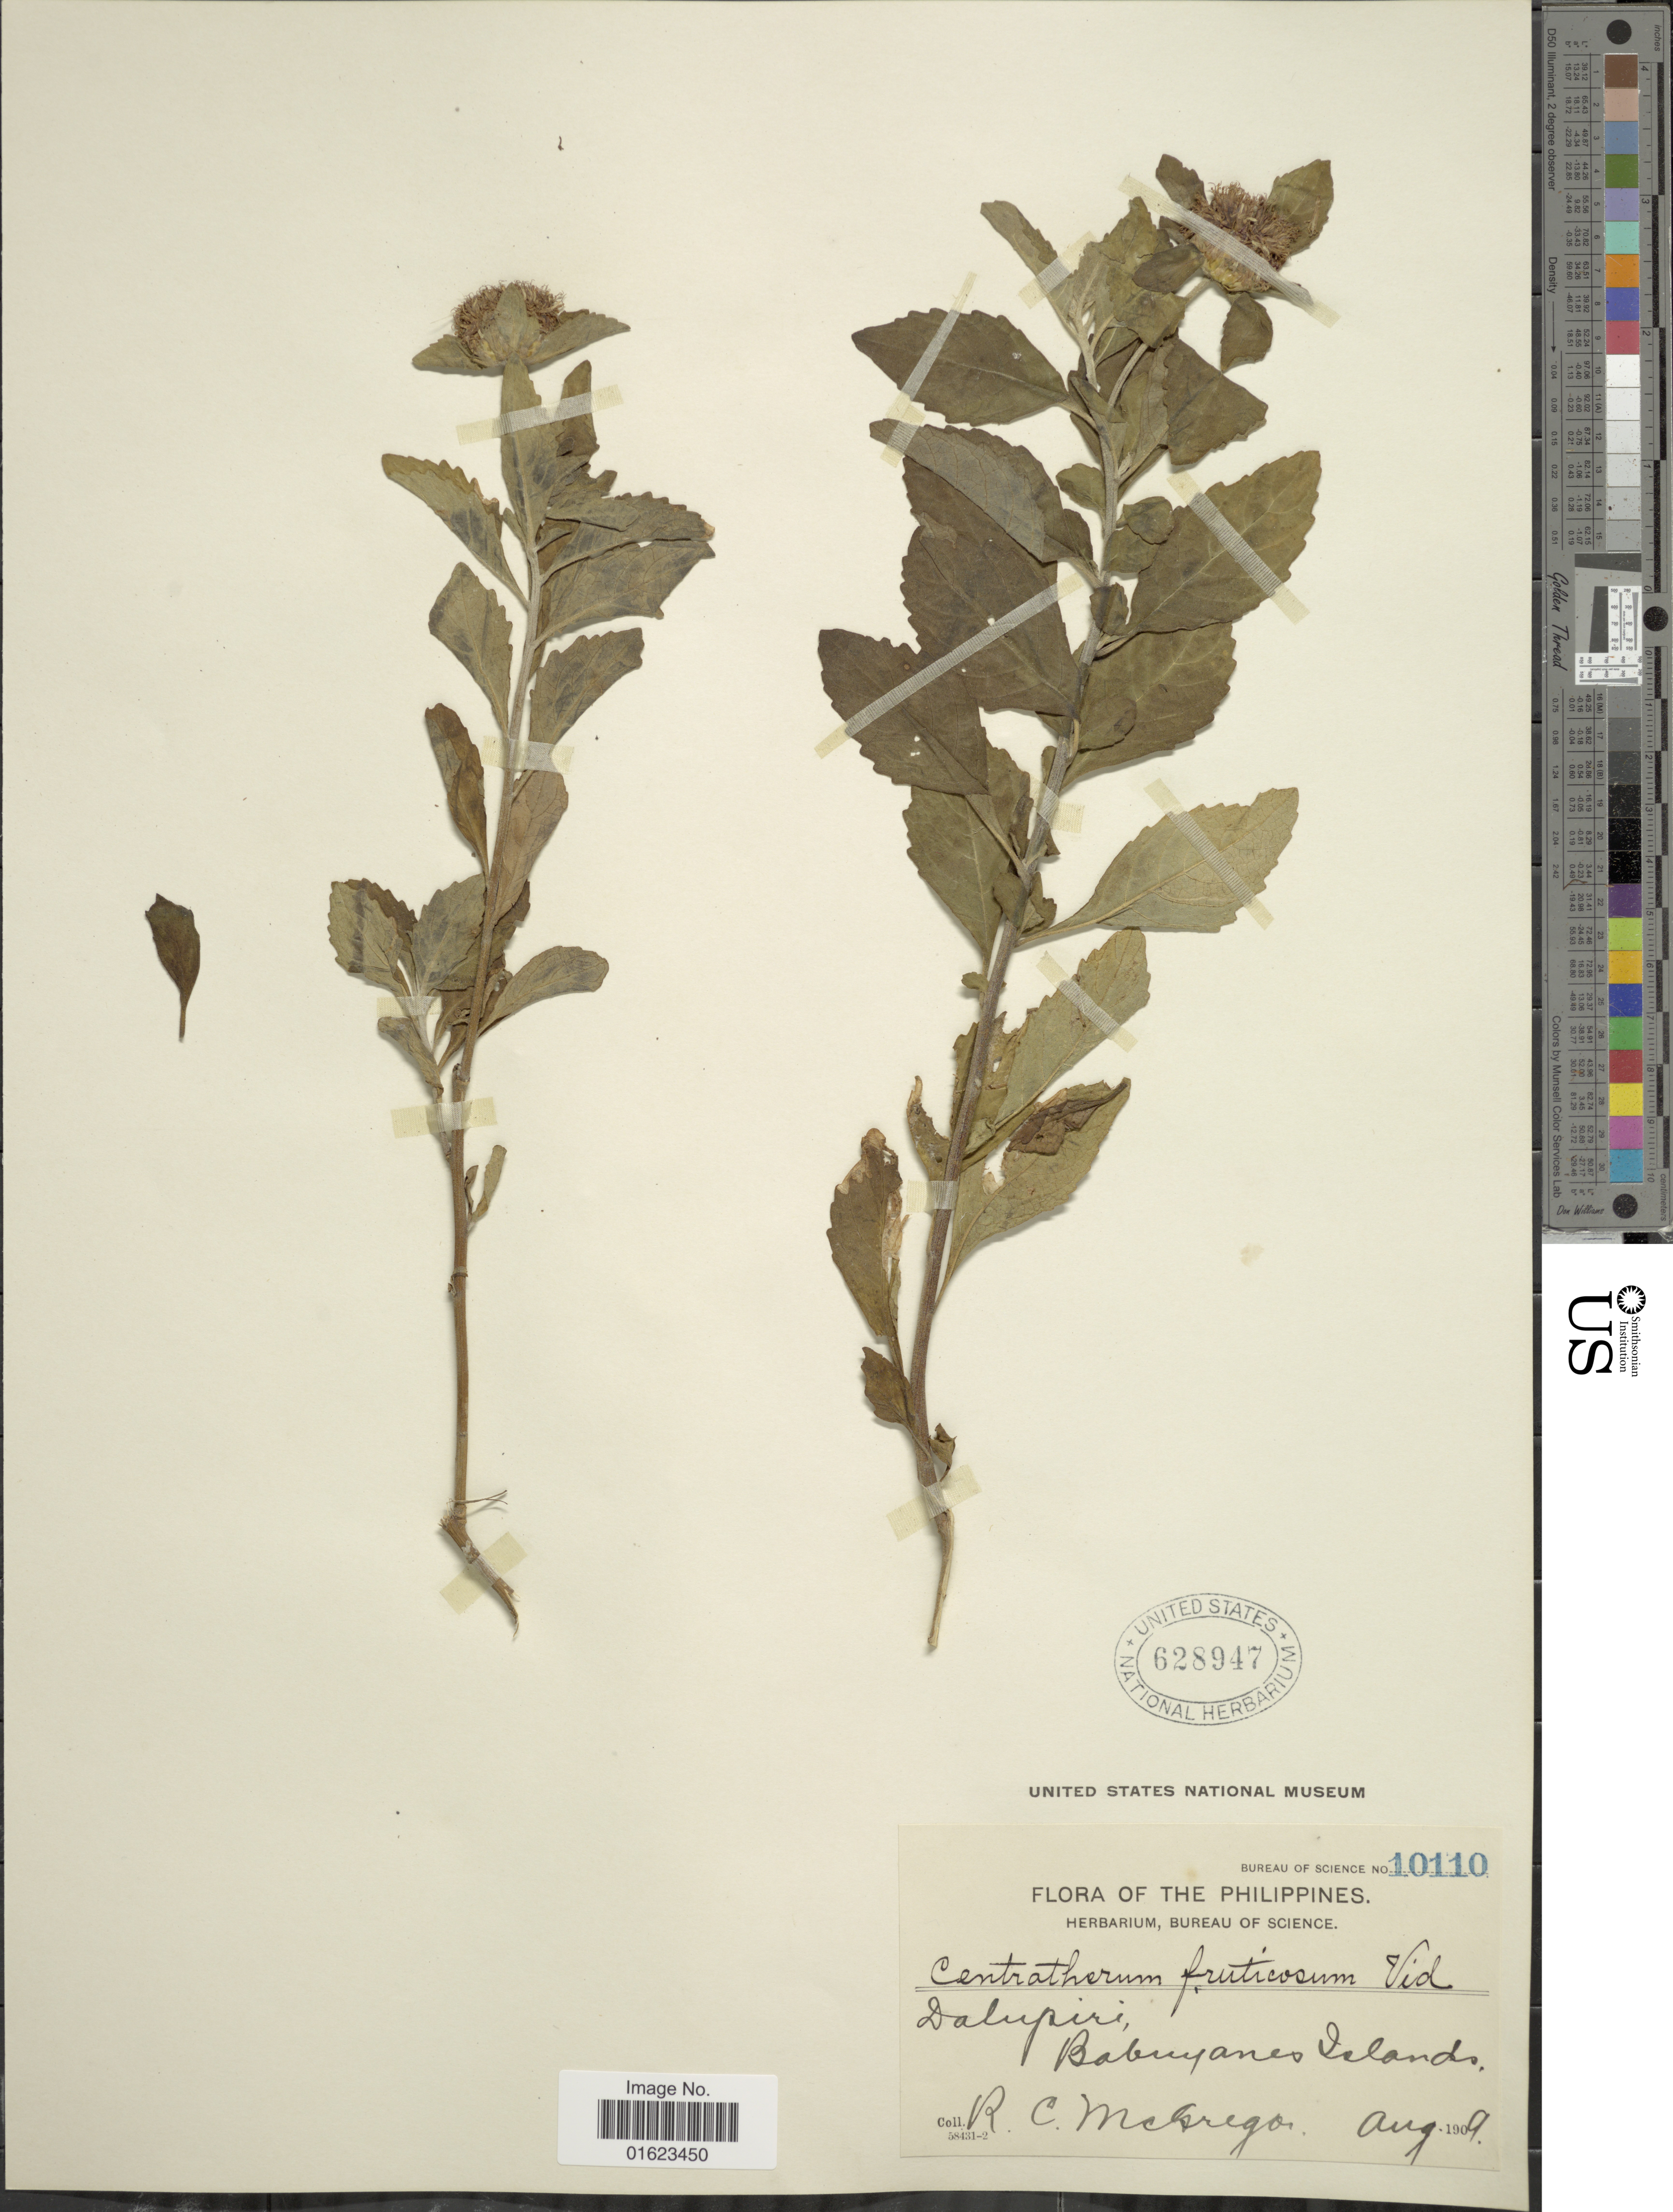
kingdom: Plantae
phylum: Tracheophyta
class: Magnoliopsida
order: Asterales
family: Asteraceae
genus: Centratherum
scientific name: Centratherum punctatum subsp. fruticosum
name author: (Elmer) K. Kirkman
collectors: R. C. McGregor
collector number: Bureau of Science 10110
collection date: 1909-08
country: Philippines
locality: Dalupiri, Babyyanes Islands.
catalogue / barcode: US 628947